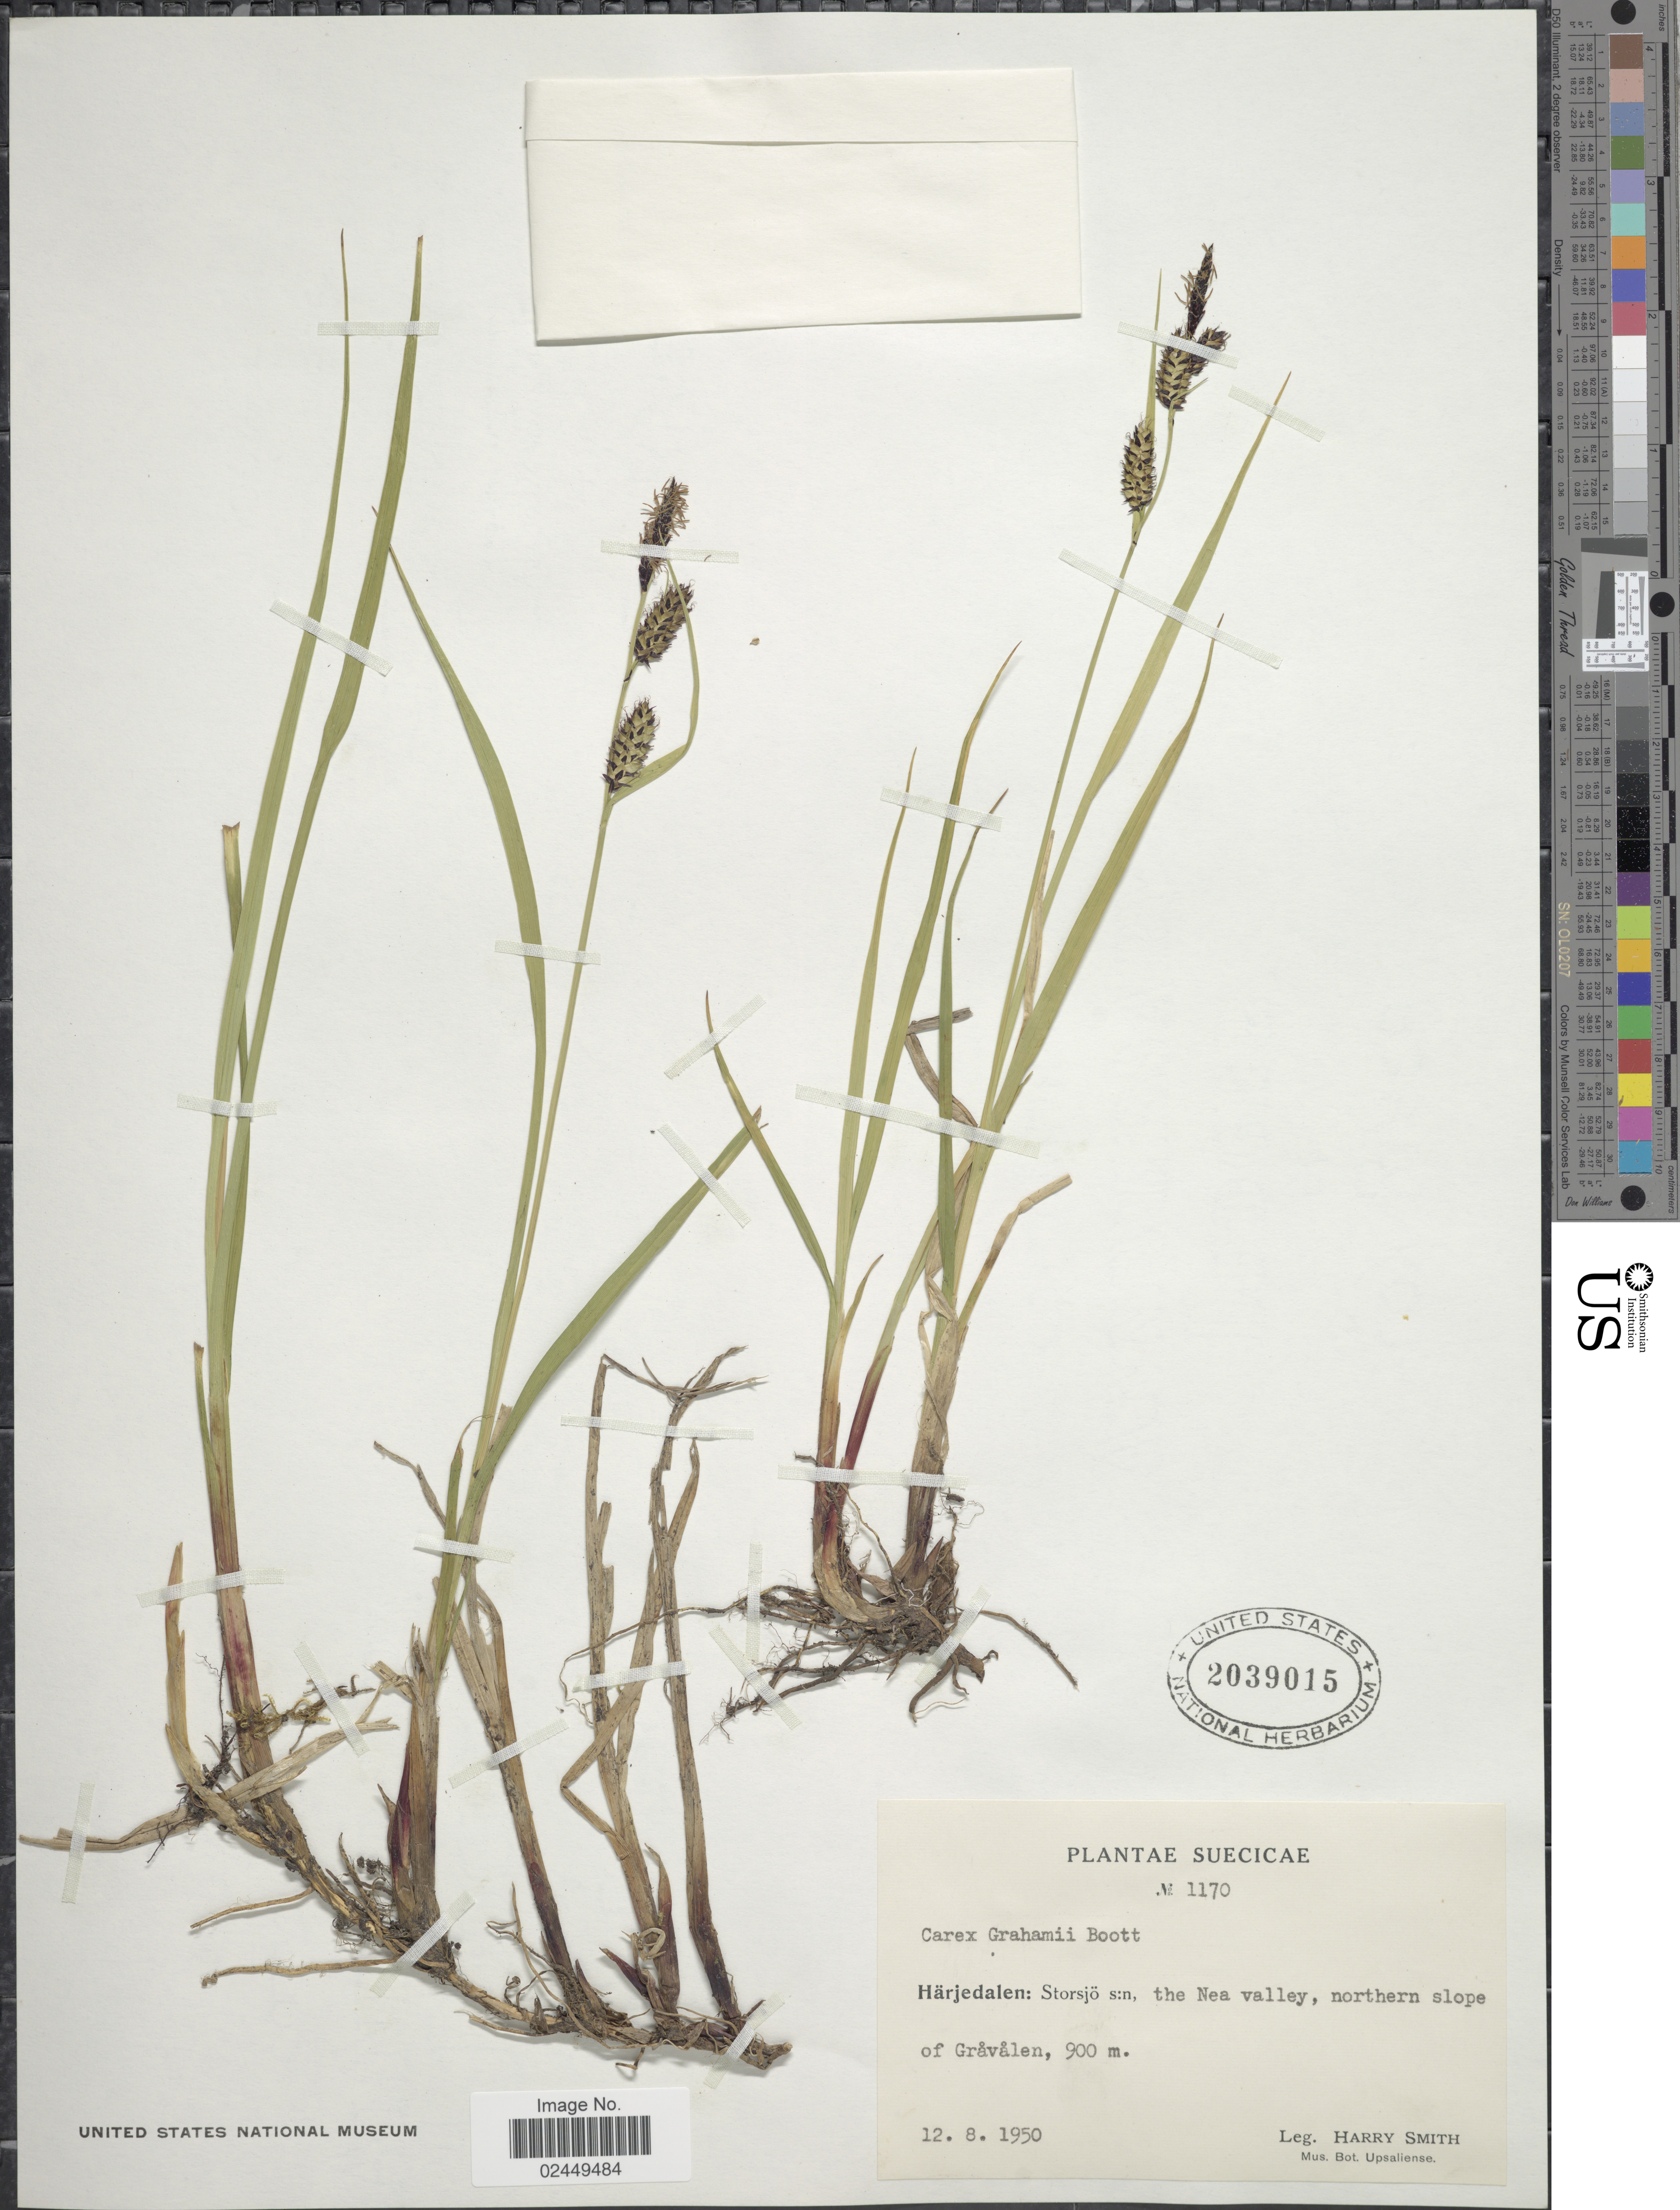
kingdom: Plantae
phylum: Tracheophyta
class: Liliopsida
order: Poales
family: Cyperaceae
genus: Carex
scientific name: Carex x grahamii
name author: Boott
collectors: H. Smith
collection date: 1950-08-12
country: Sweden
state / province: Jamtland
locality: Suecicae, Harjedalen: Storsjo s:n, the Nea valley, northern slope of Gravalen.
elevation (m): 900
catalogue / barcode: US 2039015